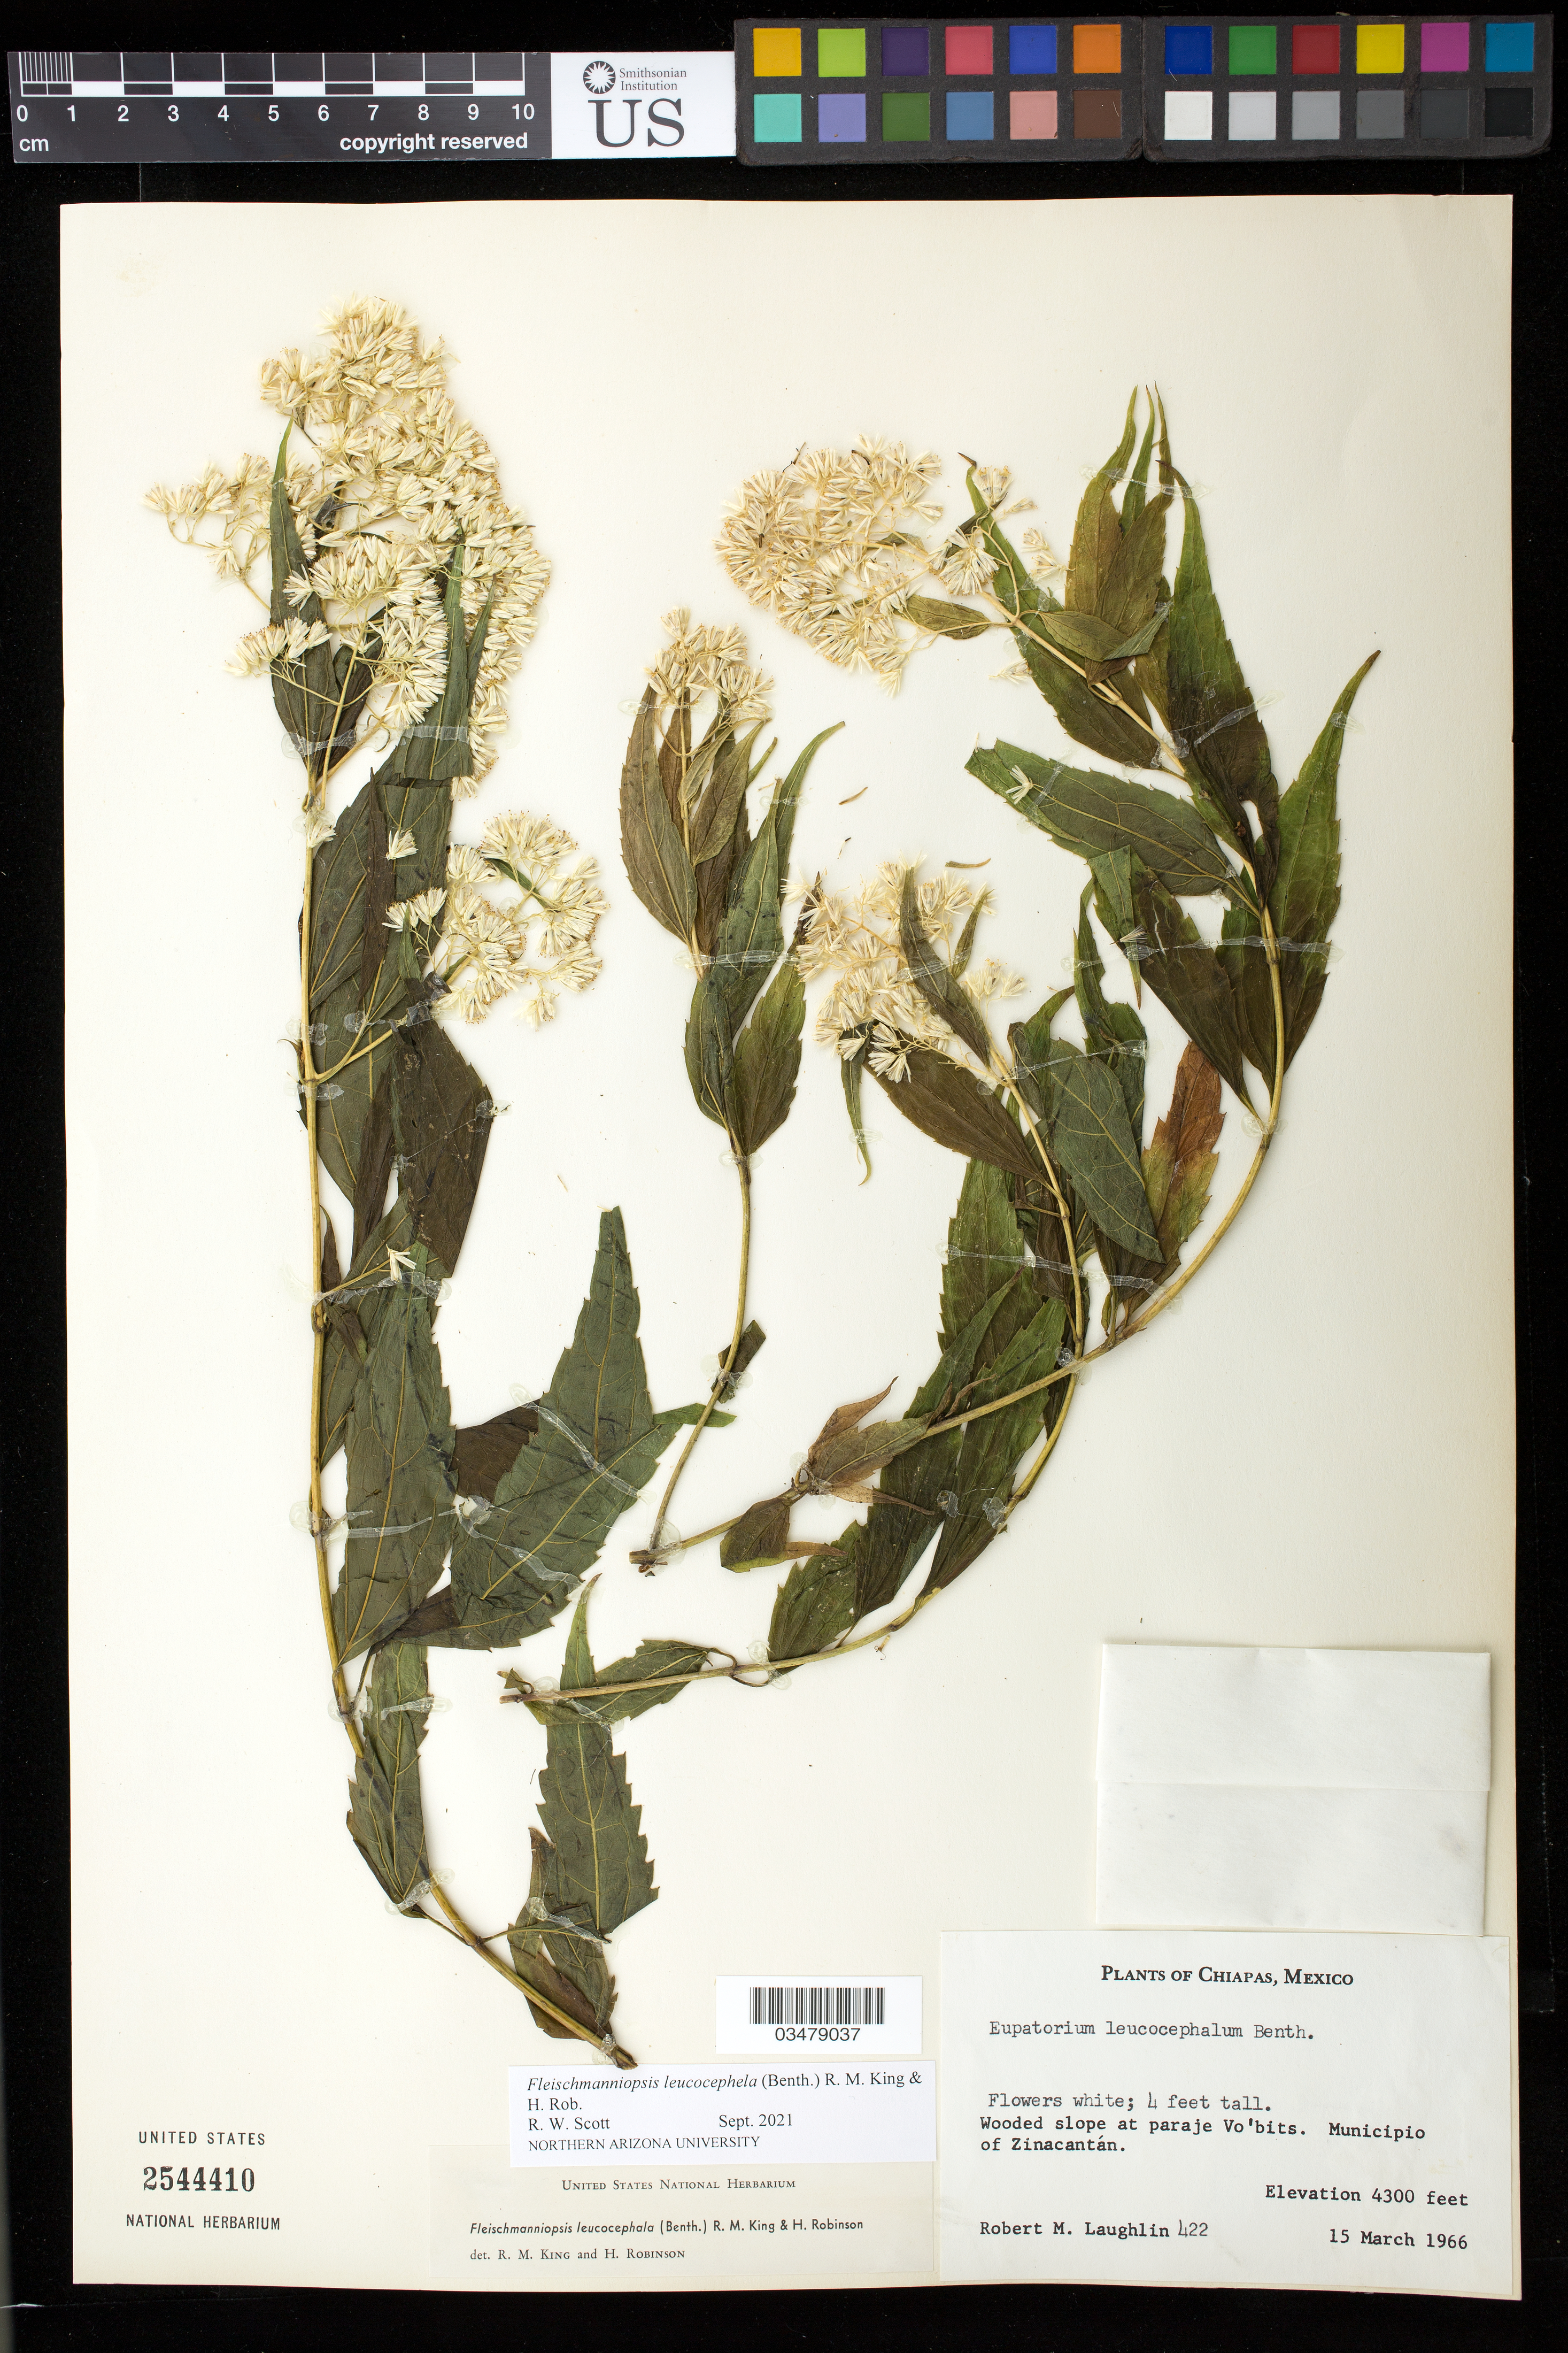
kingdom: Plantae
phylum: Tracheophyta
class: Magnoliopsida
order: Asterales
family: Asteraceae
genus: Fleischmanniopsis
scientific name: Fleischmanniopsis leucocephala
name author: (Benth.) R.M. King & H. Rob.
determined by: Scott, R. W.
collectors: R. M. Laughlin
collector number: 422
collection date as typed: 15 Mar 1966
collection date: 1966-03-15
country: Mexico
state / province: Chiapas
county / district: Zinacantán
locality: Paraje Vo'bits. Municipio of Zinacantán, Chiapas.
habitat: Wooded slopes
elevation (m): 1311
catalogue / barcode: US 2544410